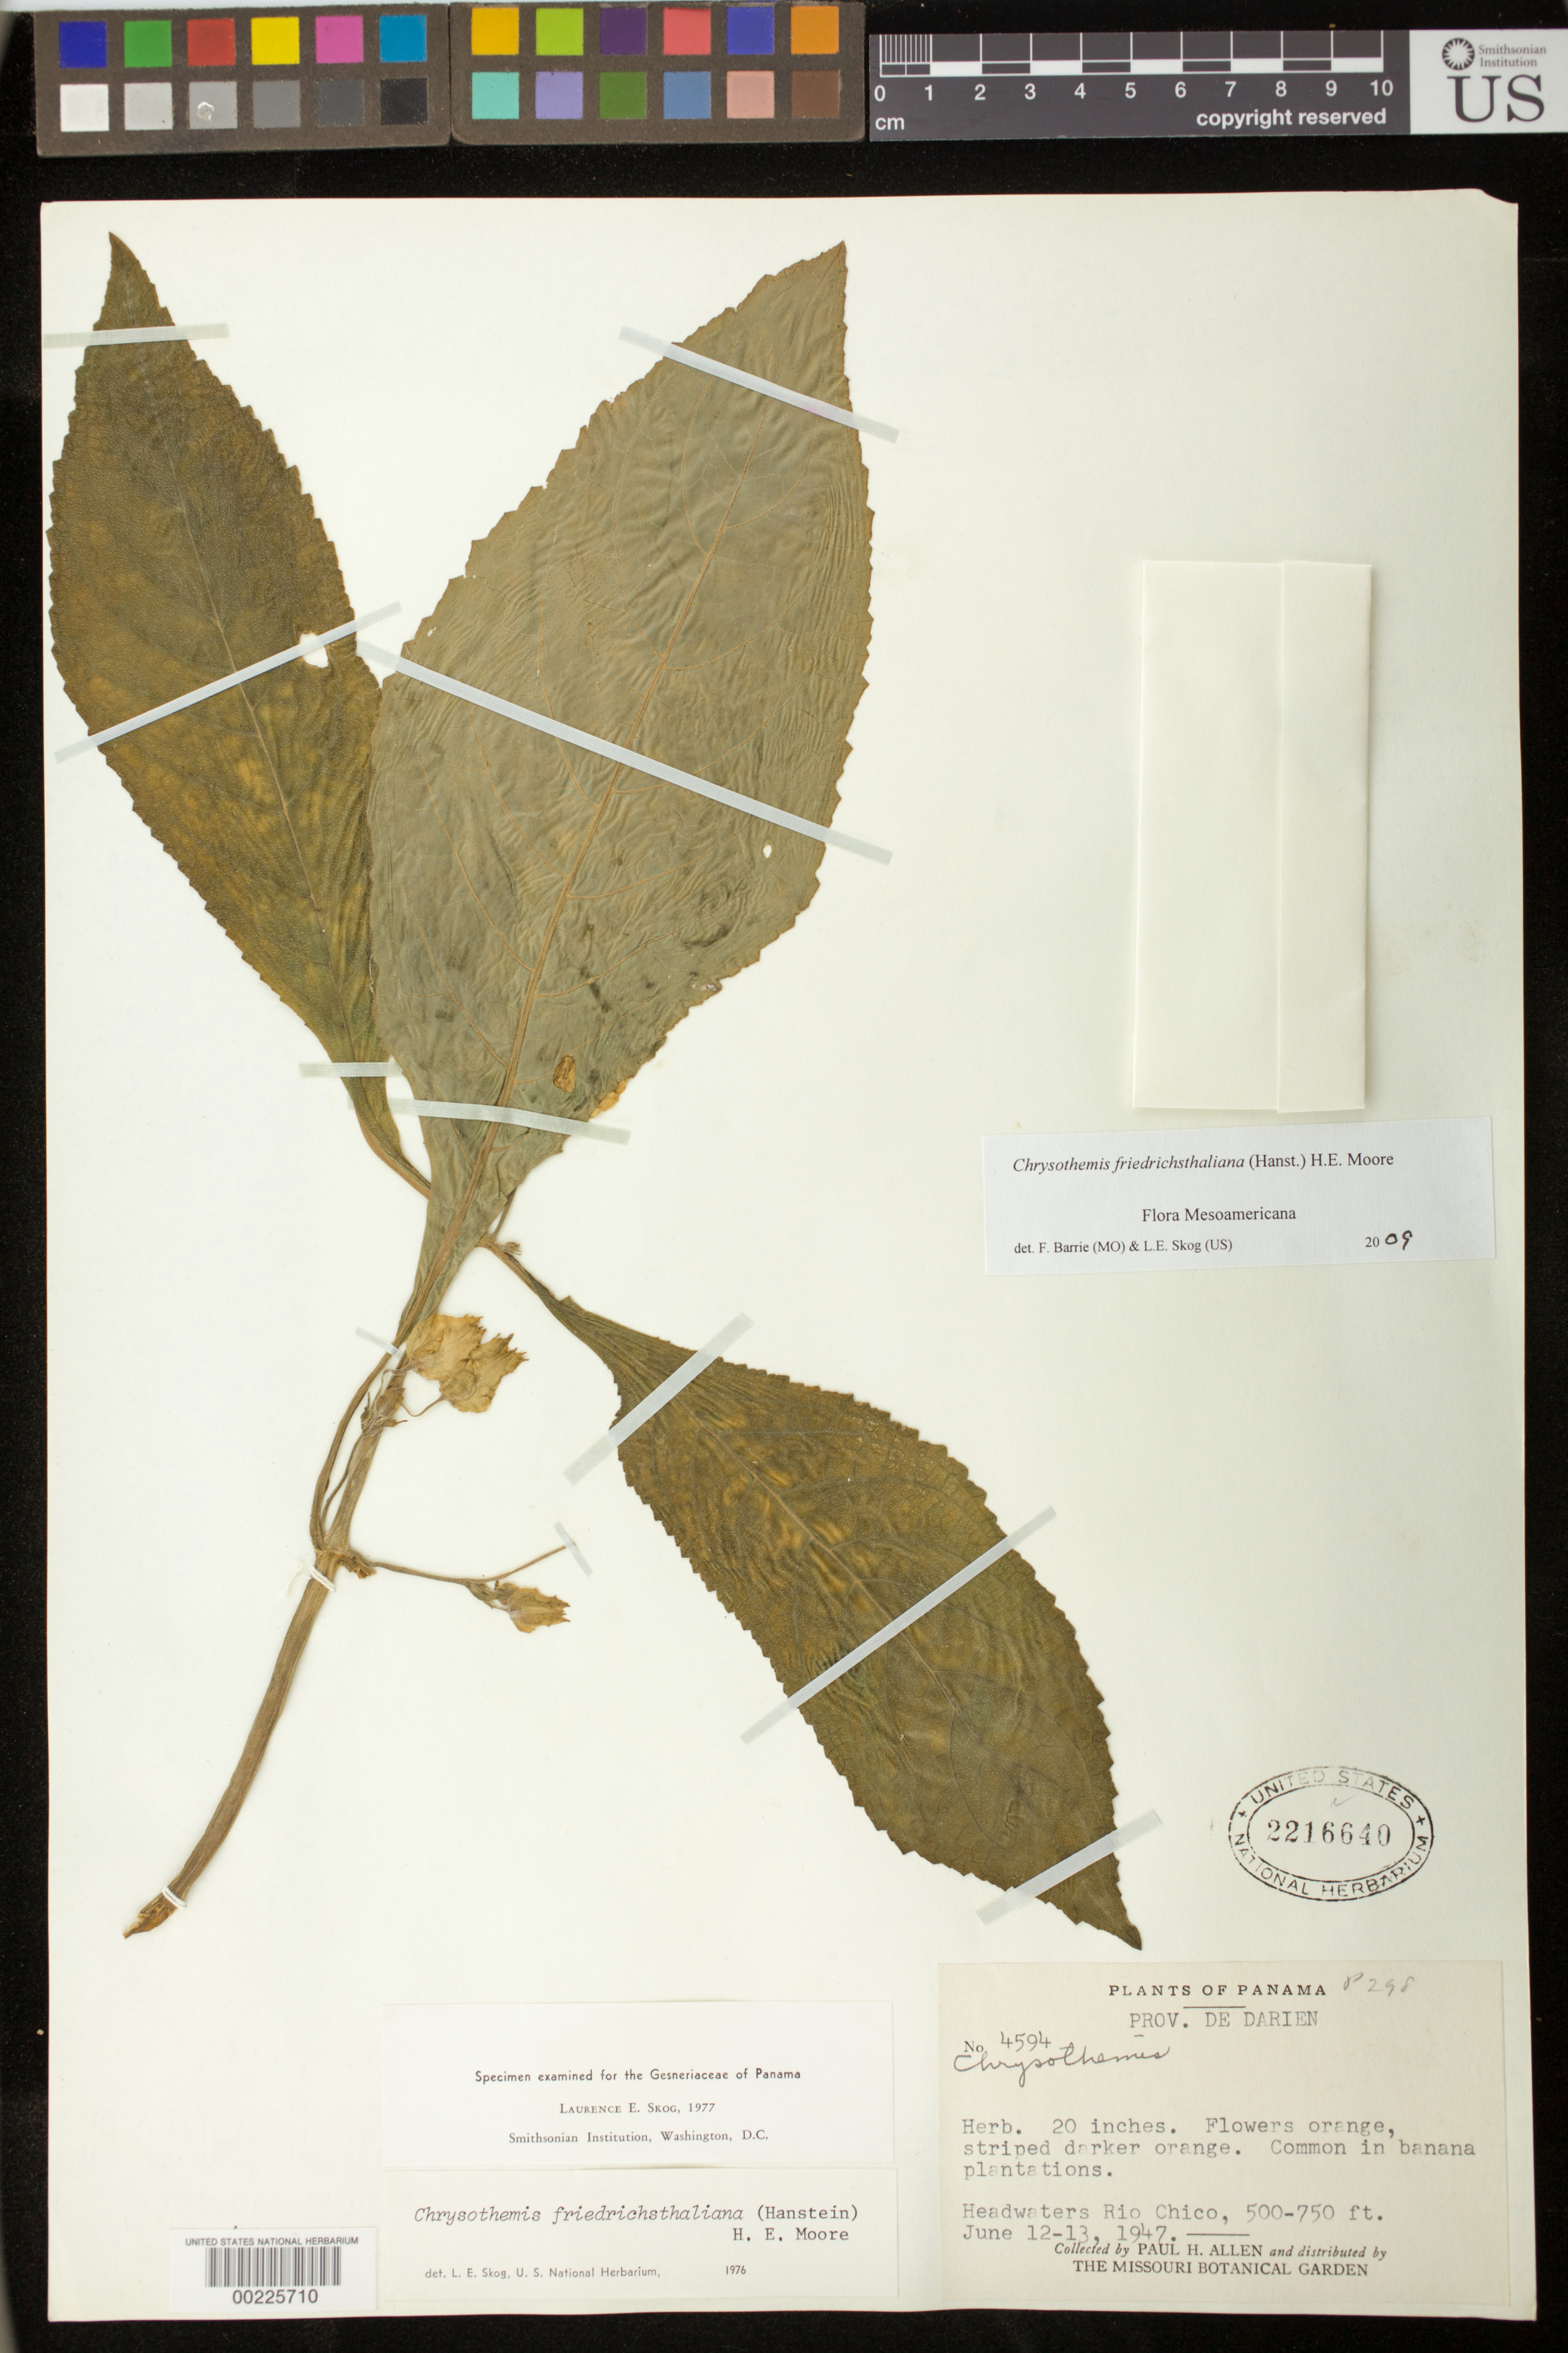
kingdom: Plantae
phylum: Tracheophyta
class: Magnoliopsida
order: Lamiales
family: Gesneriaceae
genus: Chrysothemis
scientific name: Chrysothemis friedrichsthaliana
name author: (Hanst.) H.E. Moore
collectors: P. H. Allen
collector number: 4594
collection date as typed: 12-13 Jun 1947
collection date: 1947-06-12/1947-06-13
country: Panama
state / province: Darién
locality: Headwaters Rio Chico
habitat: Common in banana plantations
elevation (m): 152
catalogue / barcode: US 2216640